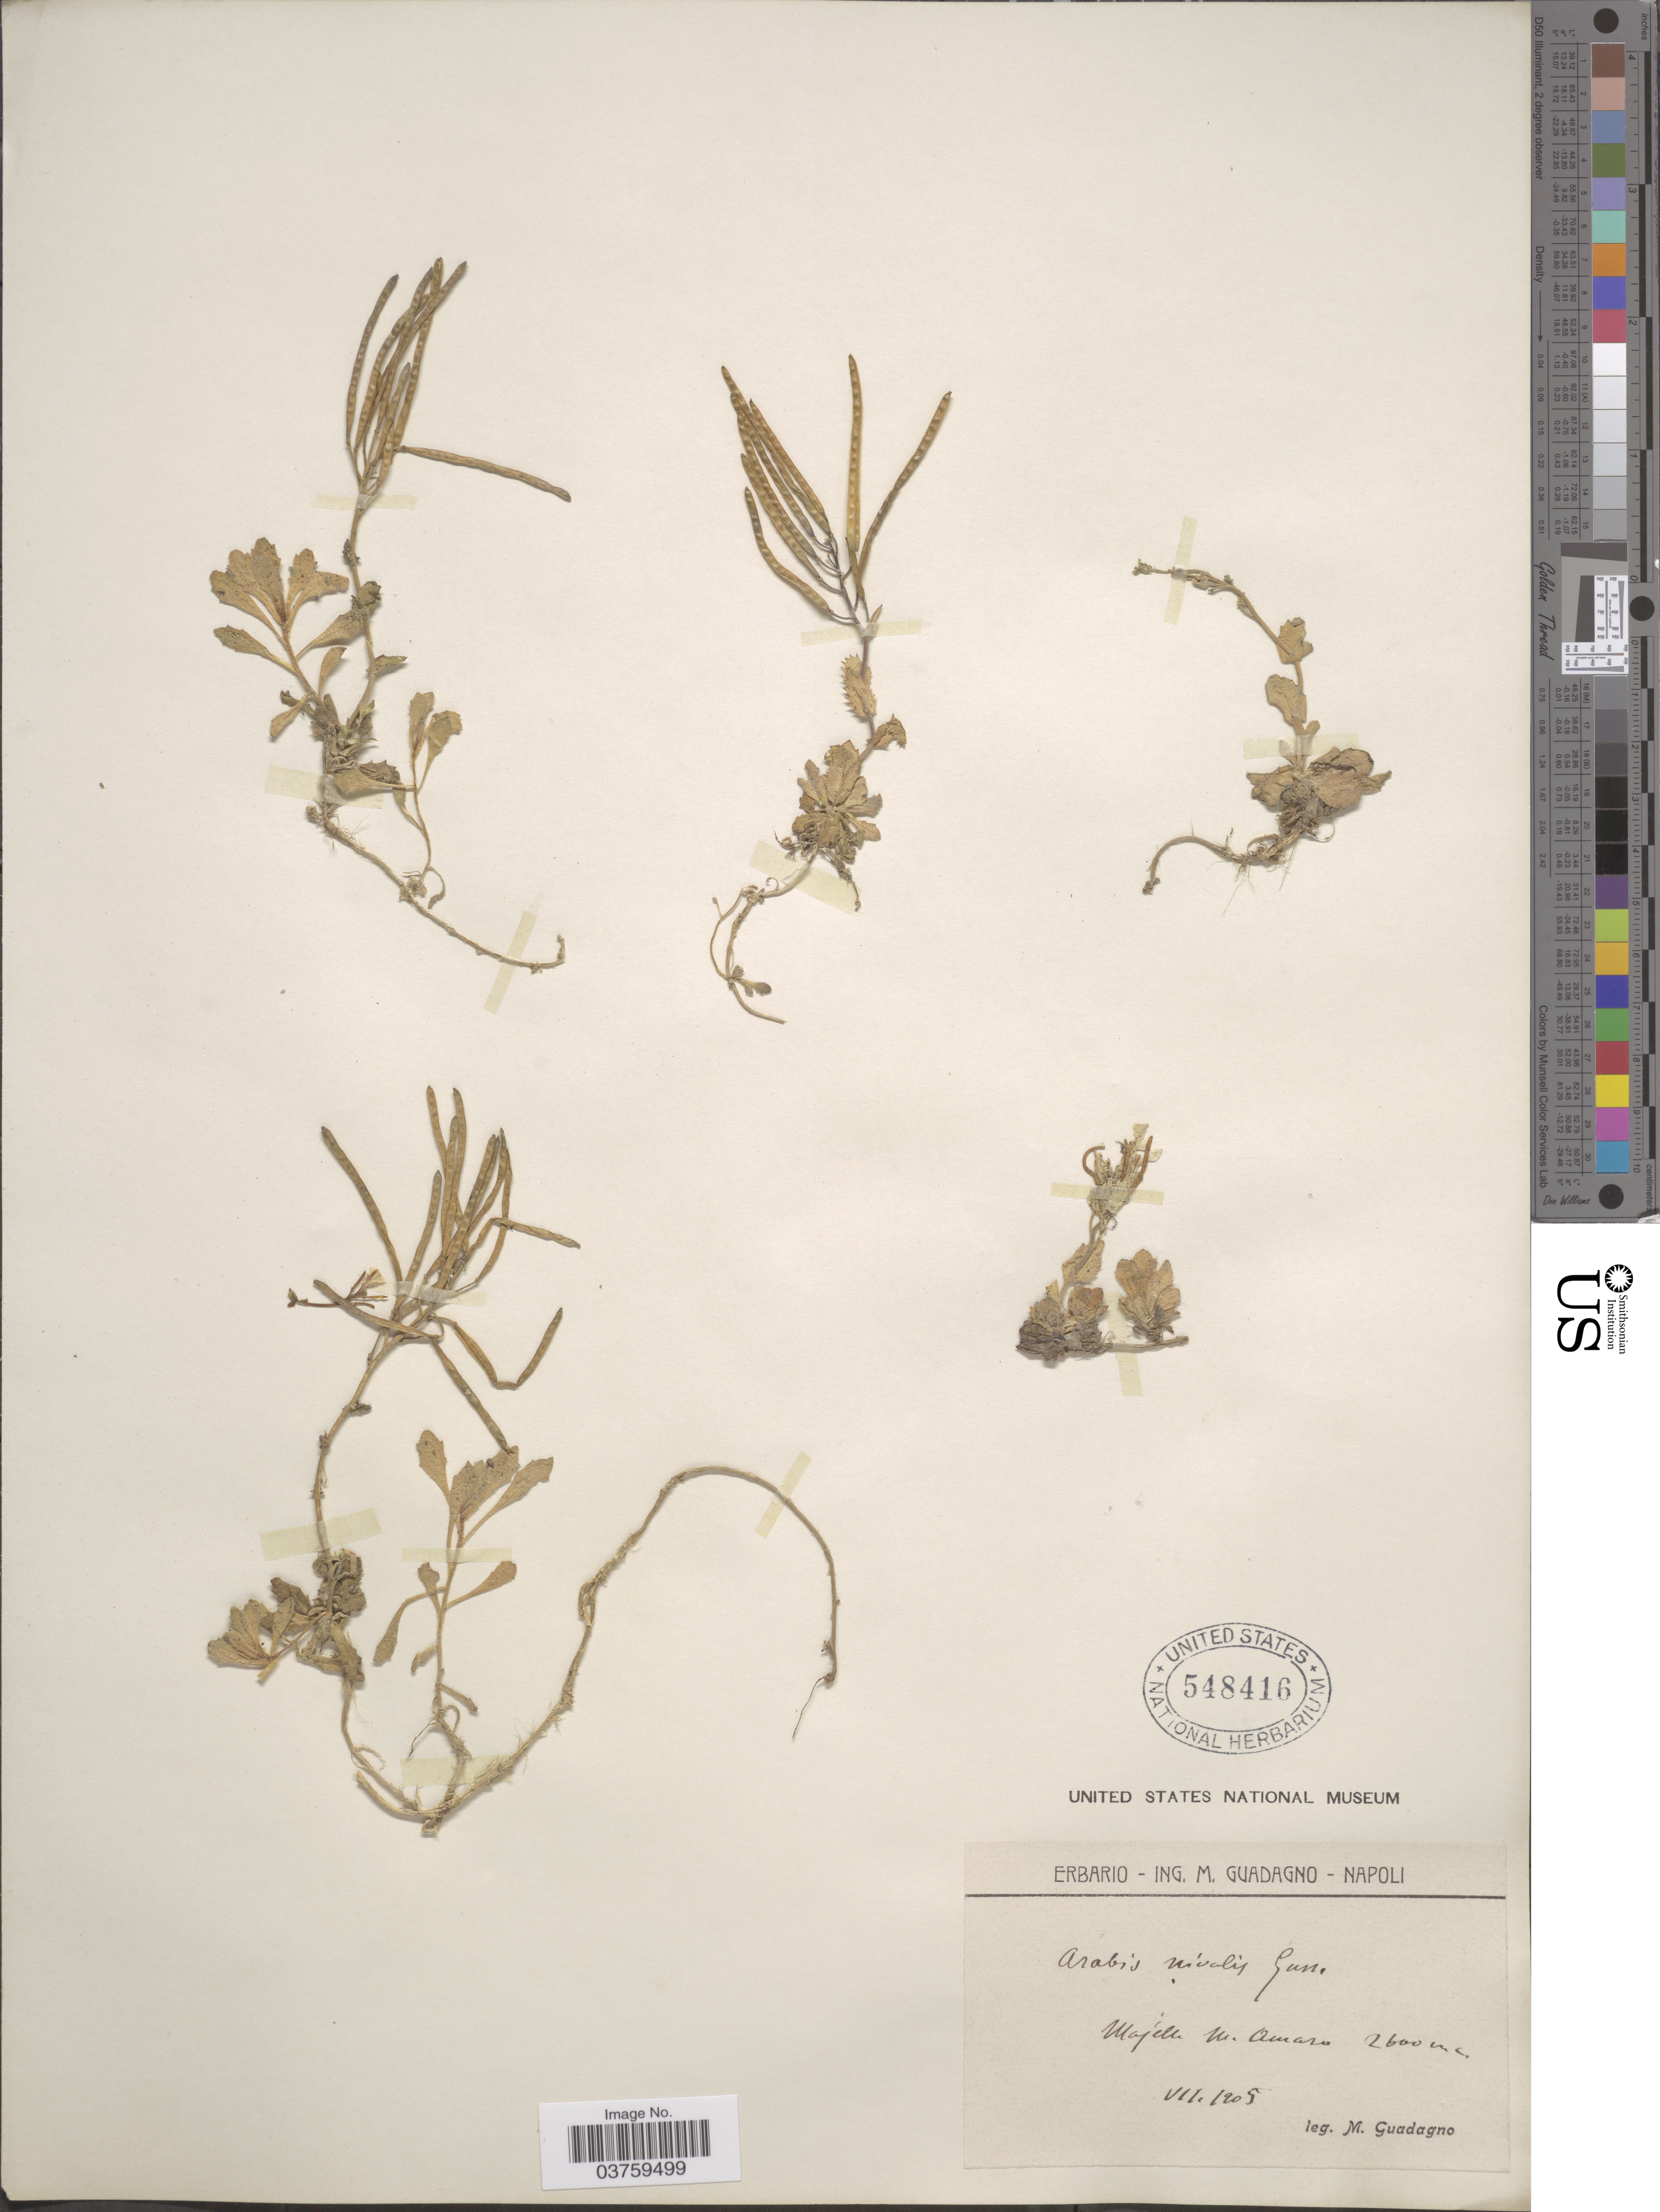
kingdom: Plantae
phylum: Tracheophyta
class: Magnoliopsida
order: Brassicales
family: Brassicaceae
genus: Arabis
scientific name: Arabis nivalis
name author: Gussone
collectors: M. Guadagno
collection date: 1905-07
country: Italy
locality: Napoli. Majels* M. Amaro.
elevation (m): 2600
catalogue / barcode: US 548416